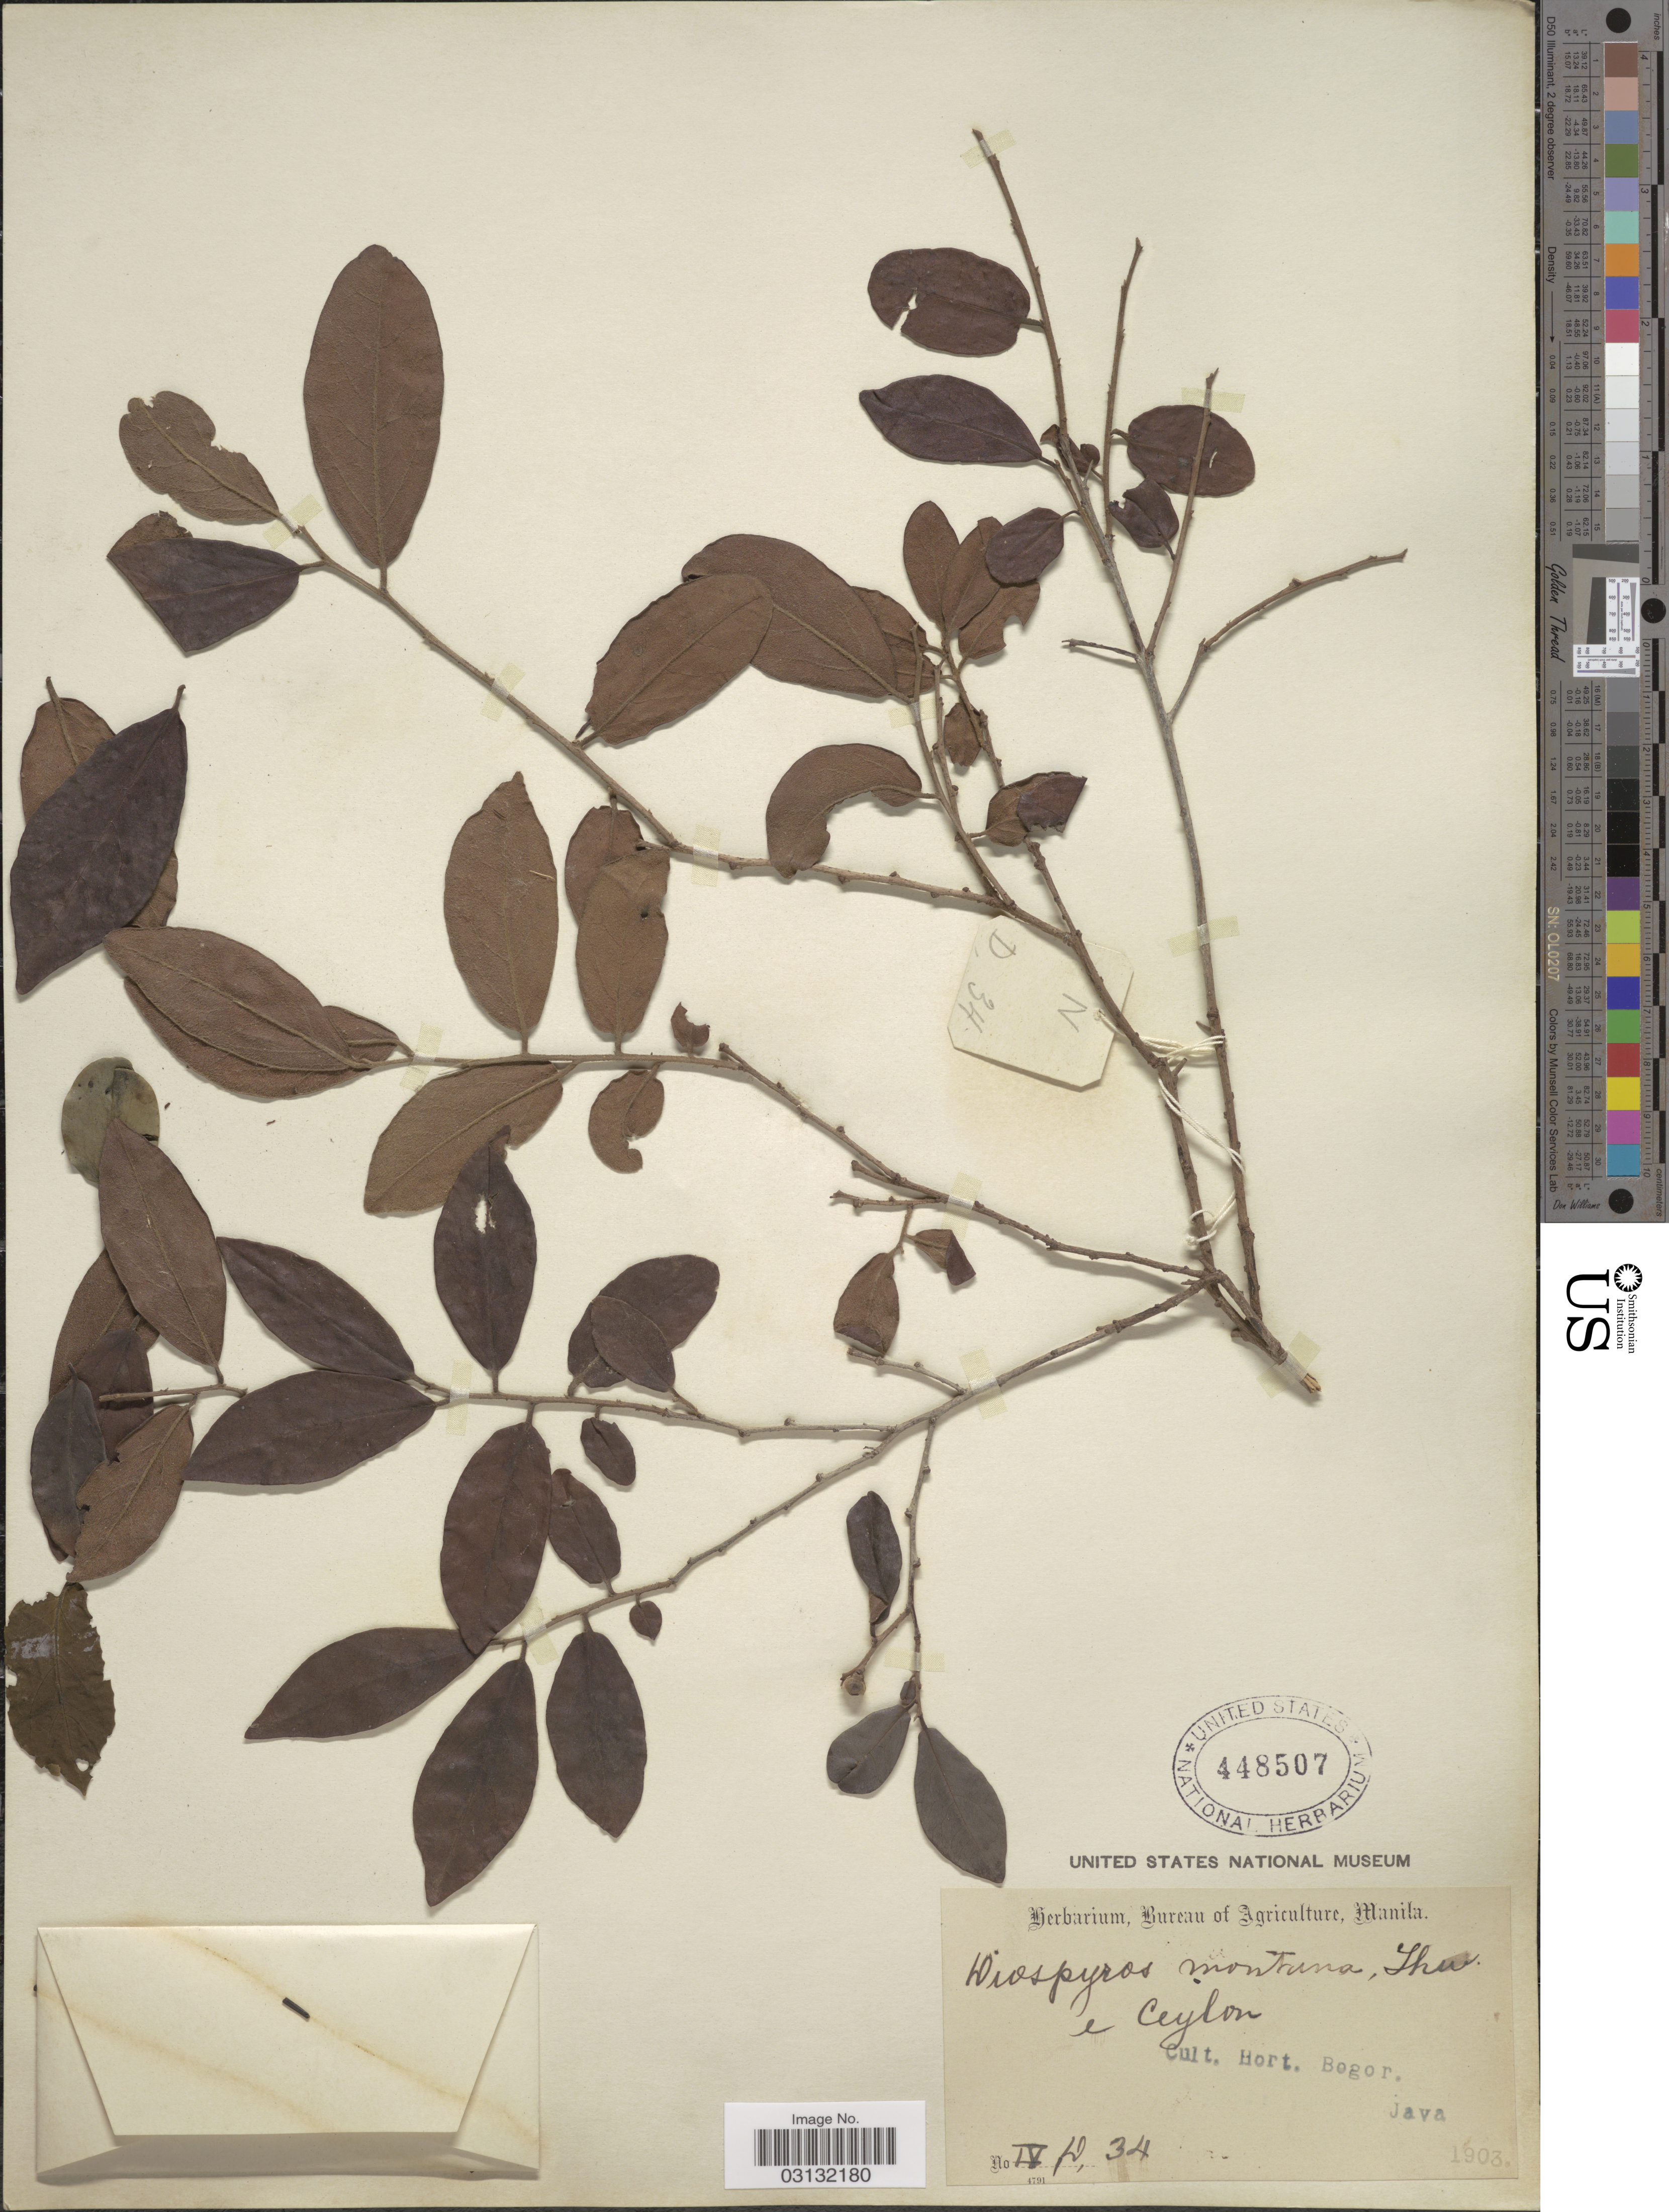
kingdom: Plantae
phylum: Tracheophyta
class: Magnoliopsida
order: Ericales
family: Ebenaceae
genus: Diospyros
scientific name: Diospyros montana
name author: Roxb.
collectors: Ex herb. Bureau of Agriculture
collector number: IV, D, 34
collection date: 1903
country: Indonesia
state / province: Java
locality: E. Ceylon. [unsure placement] Cult. Hort. Bogor.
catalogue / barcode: US 448507